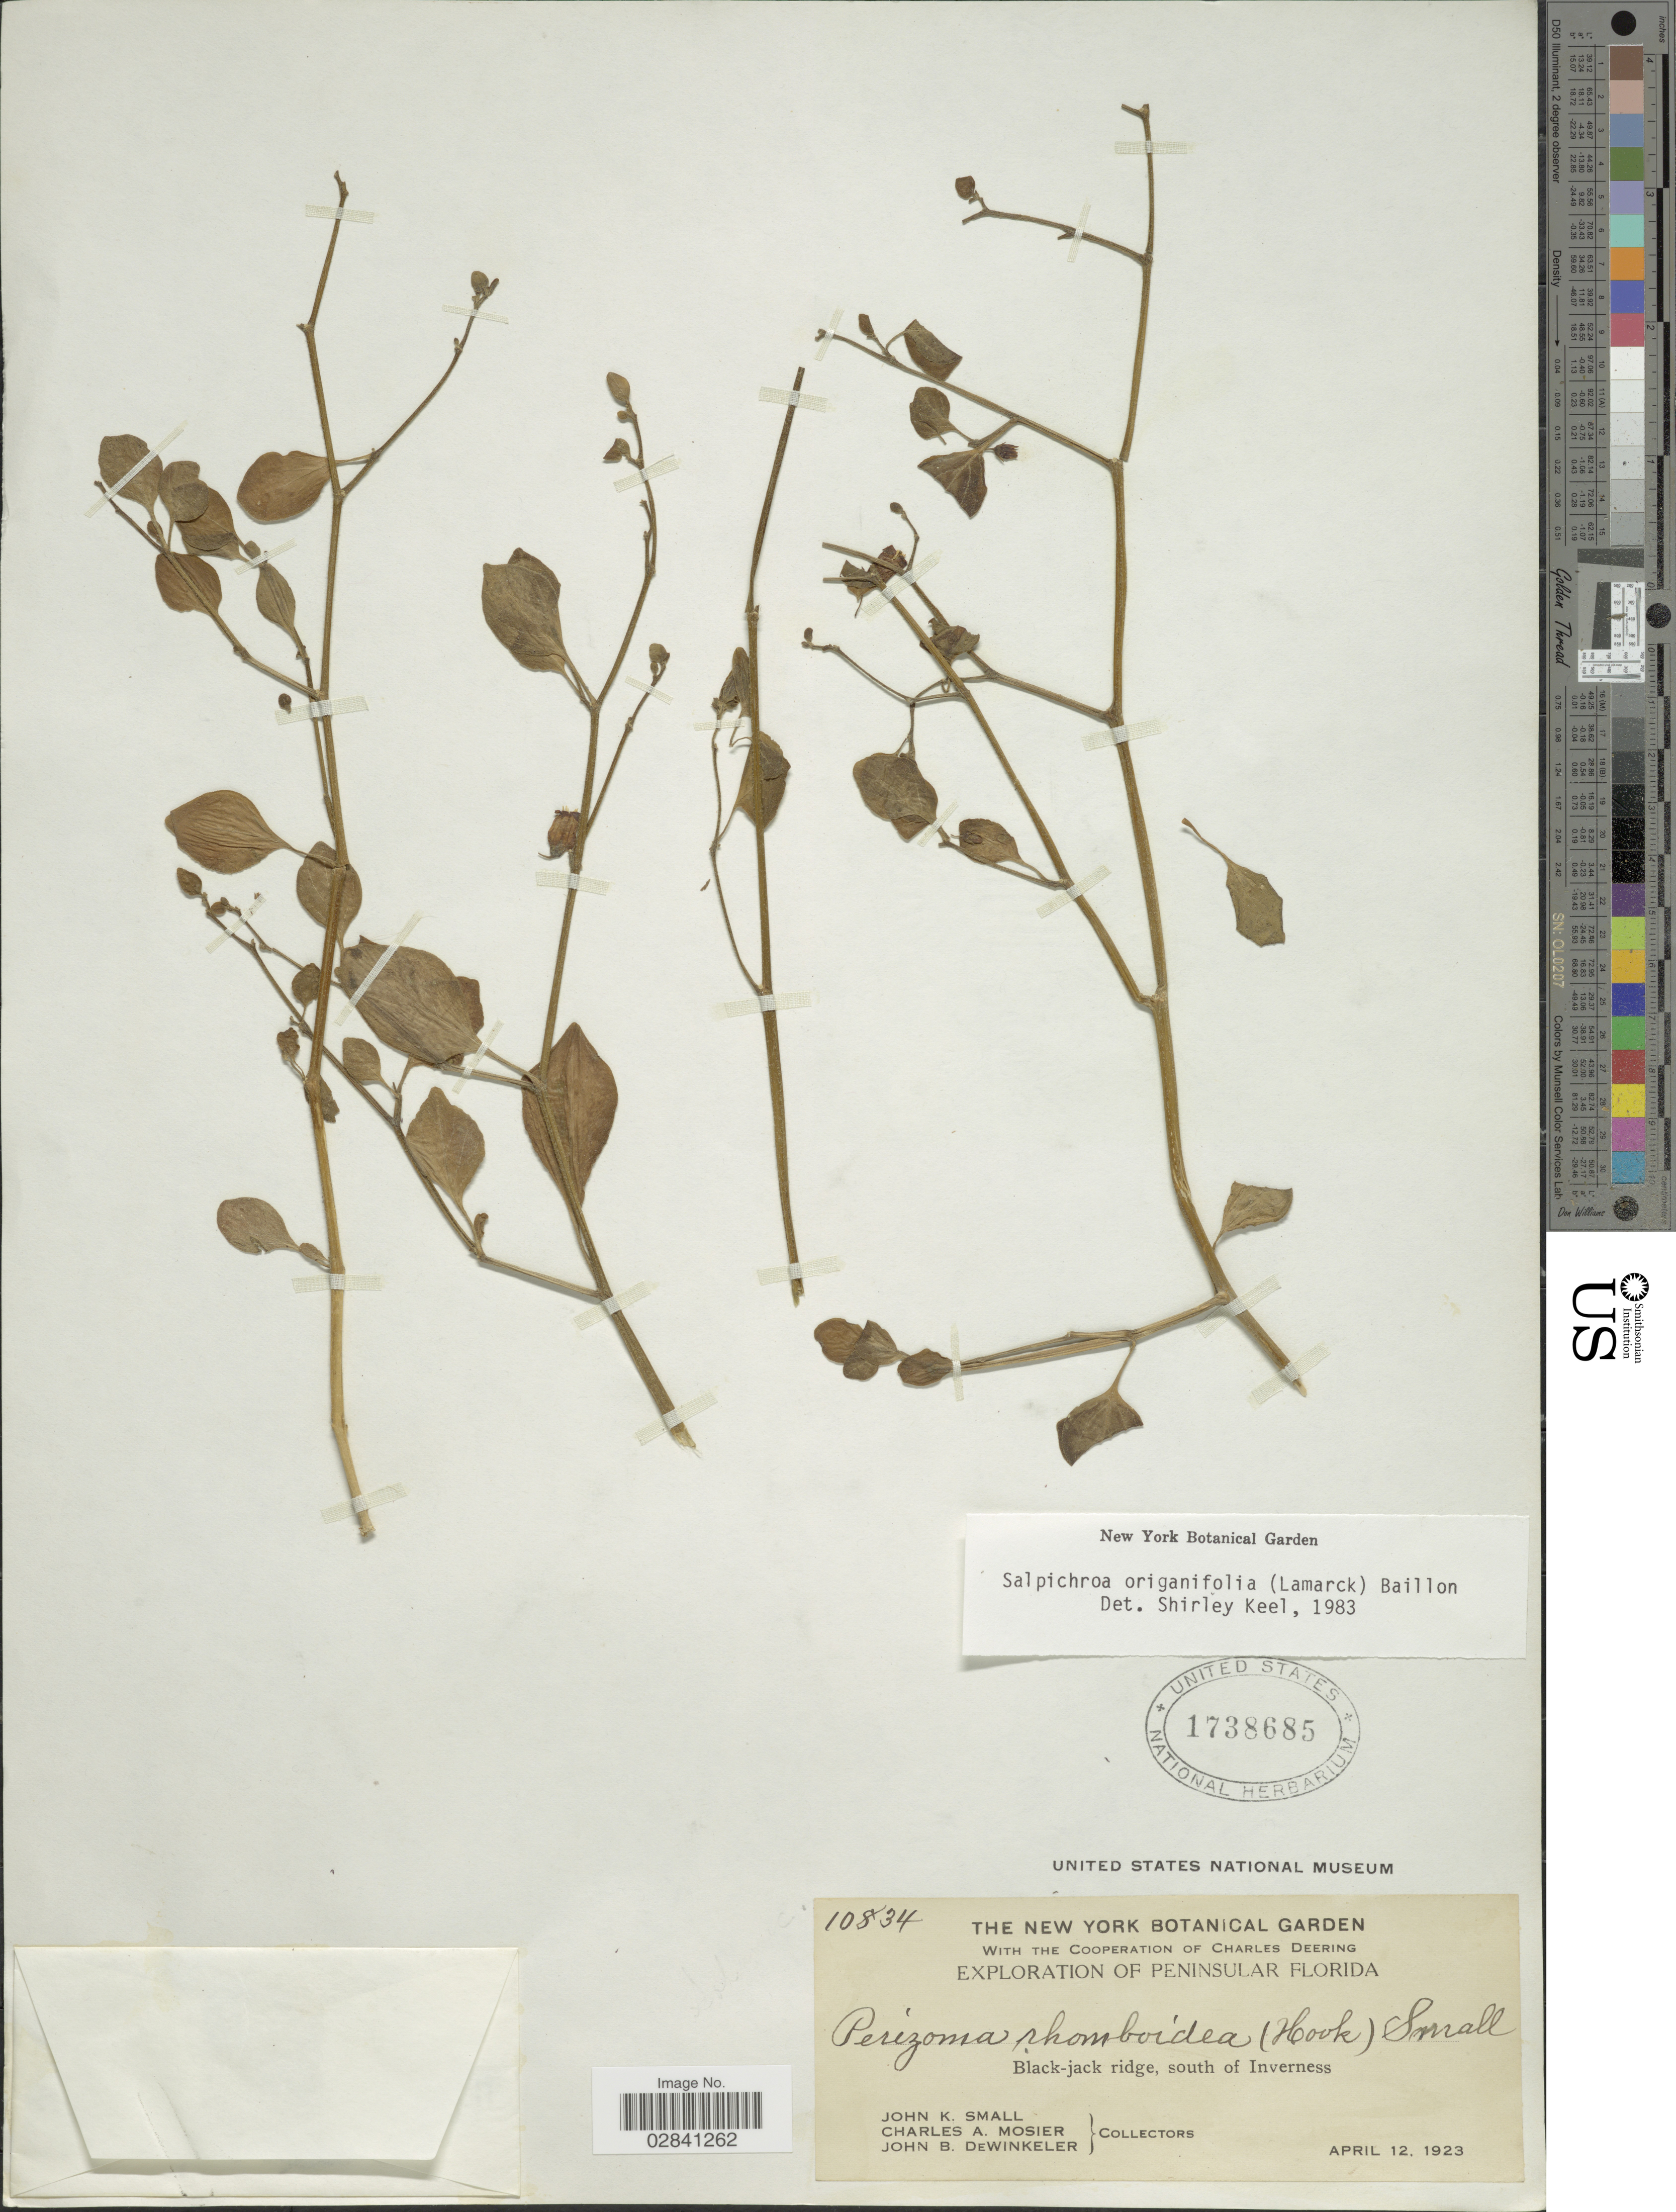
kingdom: Plantae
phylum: Tracheophyta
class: Magnoliopsida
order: Solanales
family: Solanaceae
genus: Salpichroa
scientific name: Salpichroa origanifolia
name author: (Lam.) Baill.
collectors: J. K. Small, C. A. Mosier & J. B. Dewinkeler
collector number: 10834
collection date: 1923-04-12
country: United States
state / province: Florida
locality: Peninsular Florida. Black-jack ridge, south of Inverness.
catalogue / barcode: US 1738685